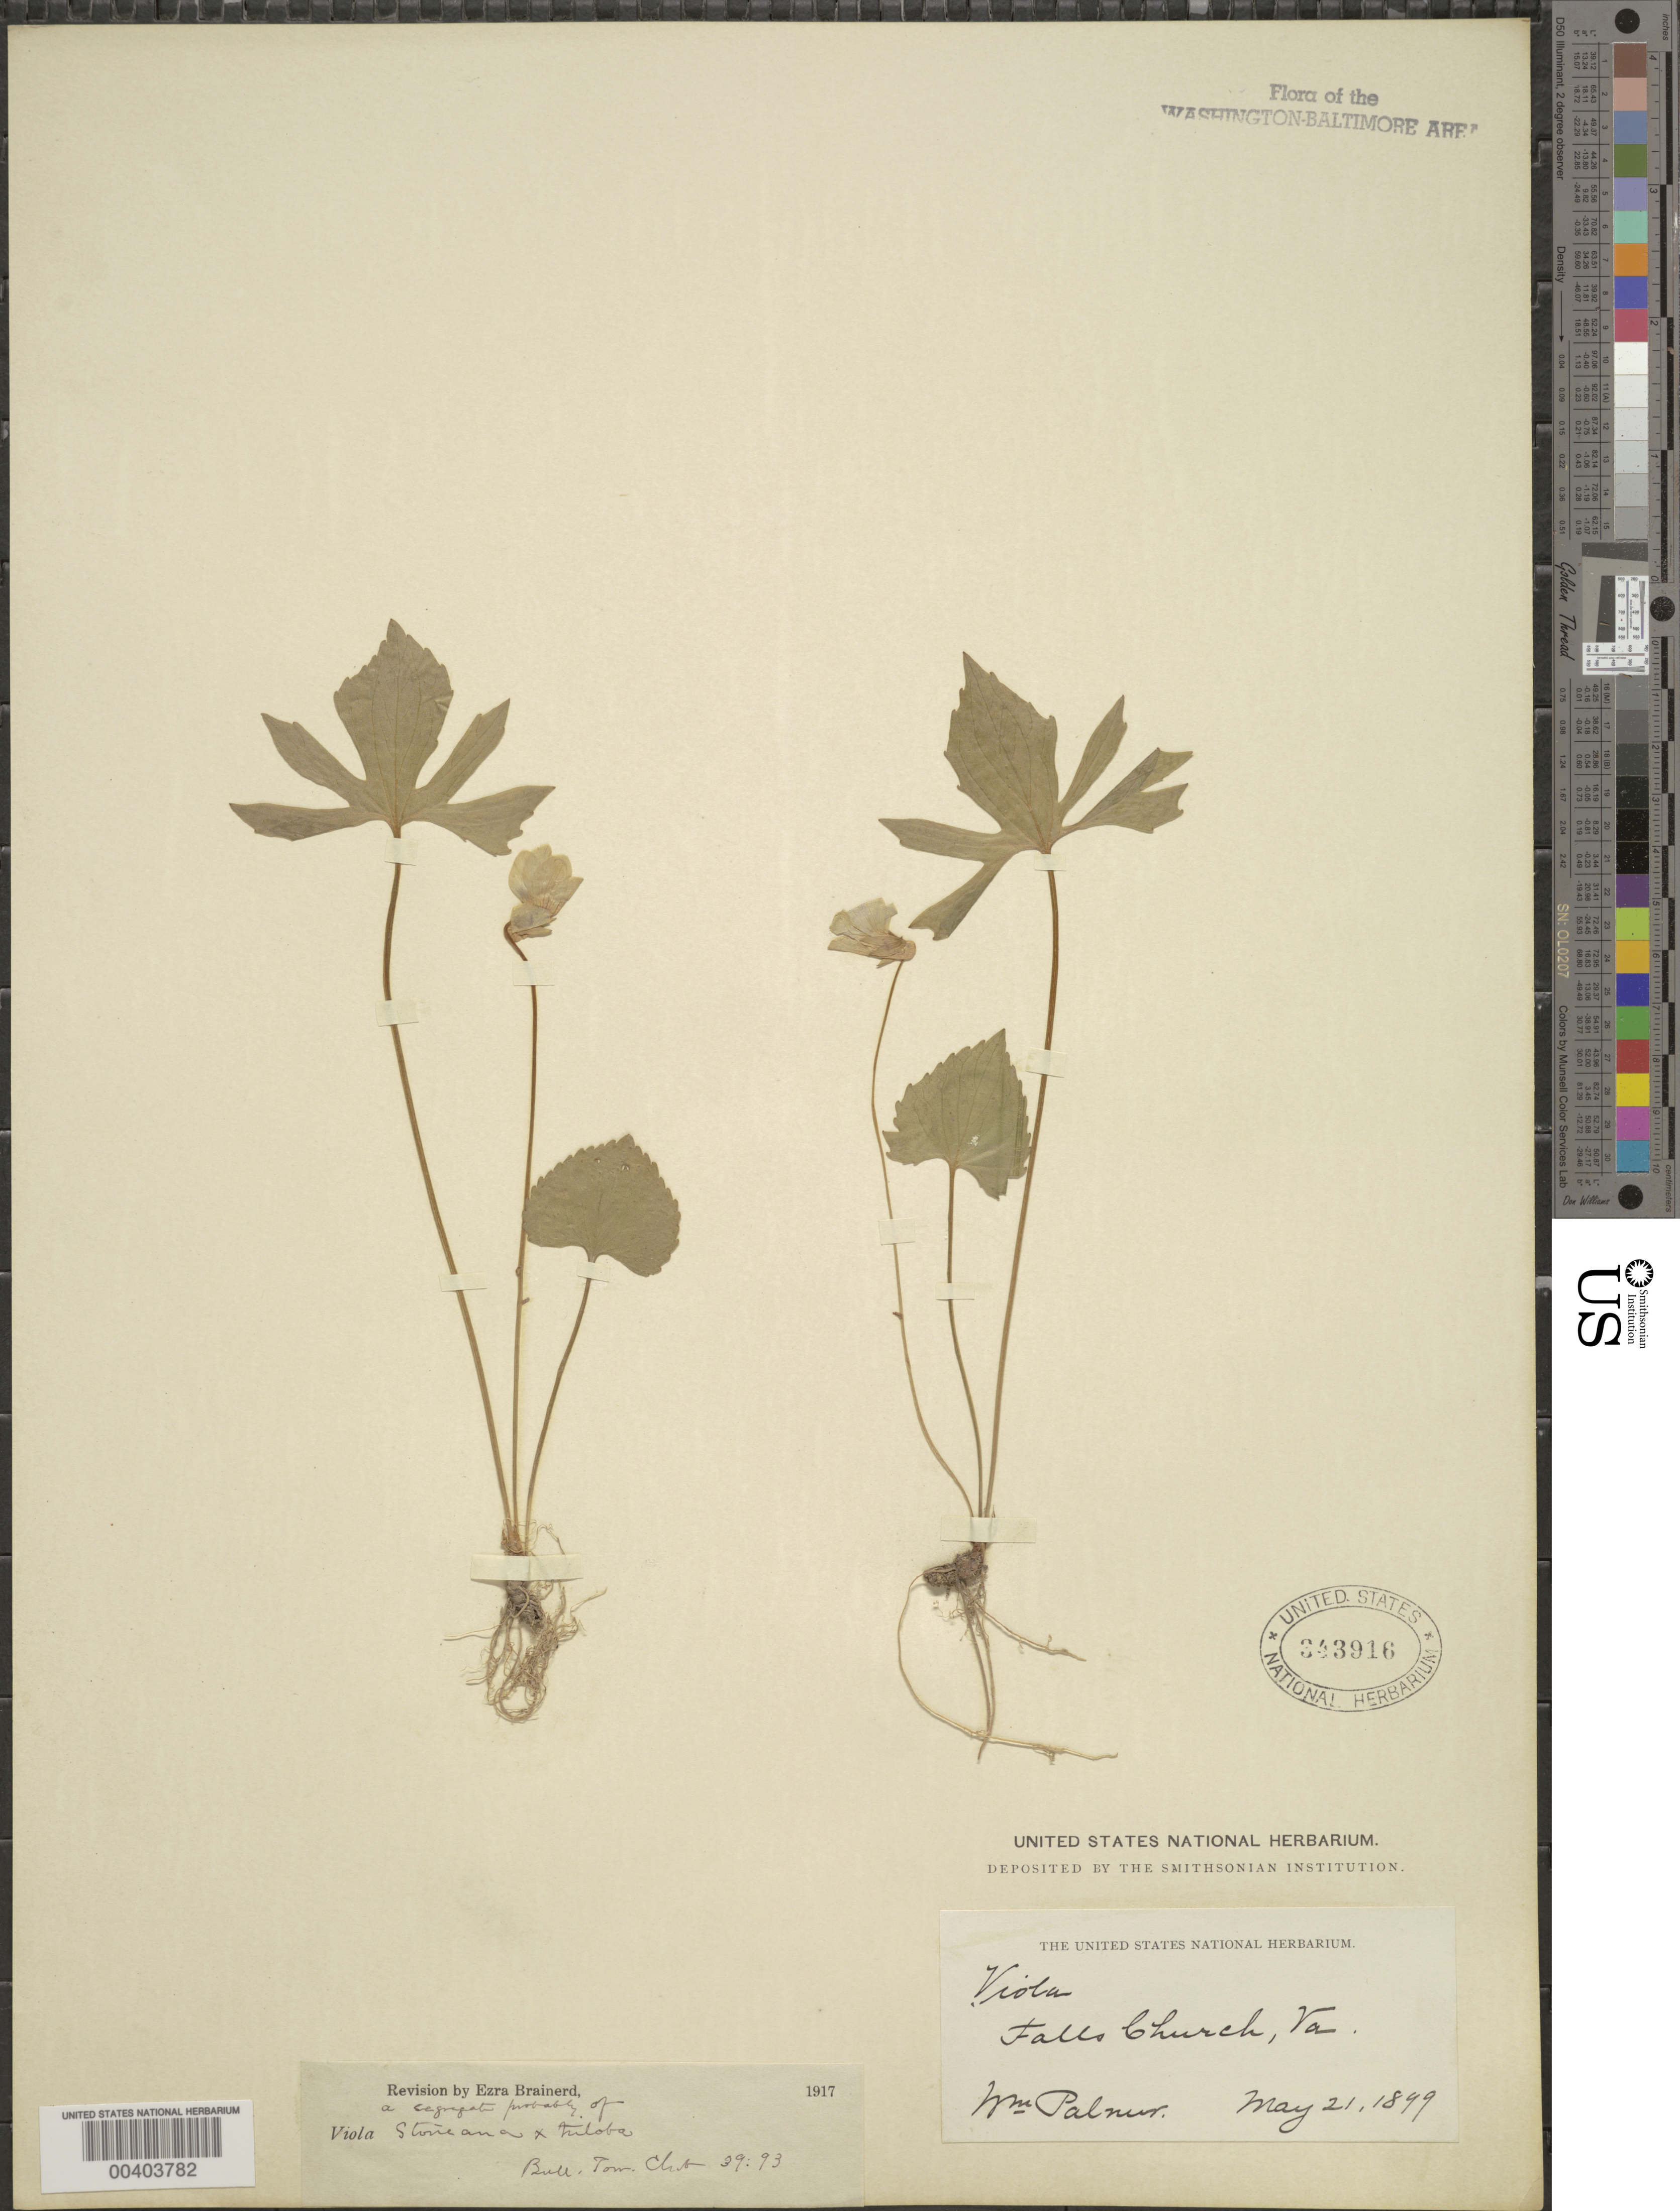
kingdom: Plantae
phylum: Tracheophyta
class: Magnoliopsida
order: Malpighiales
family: Violaceae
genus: Viola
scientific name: Viola palmata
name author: L.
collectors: W. Palmer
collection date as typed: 21 May 1899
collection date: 1899-05-21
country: United States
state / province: Virginia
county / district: City of Falls Church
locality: Falls Church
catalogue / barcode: US 343916